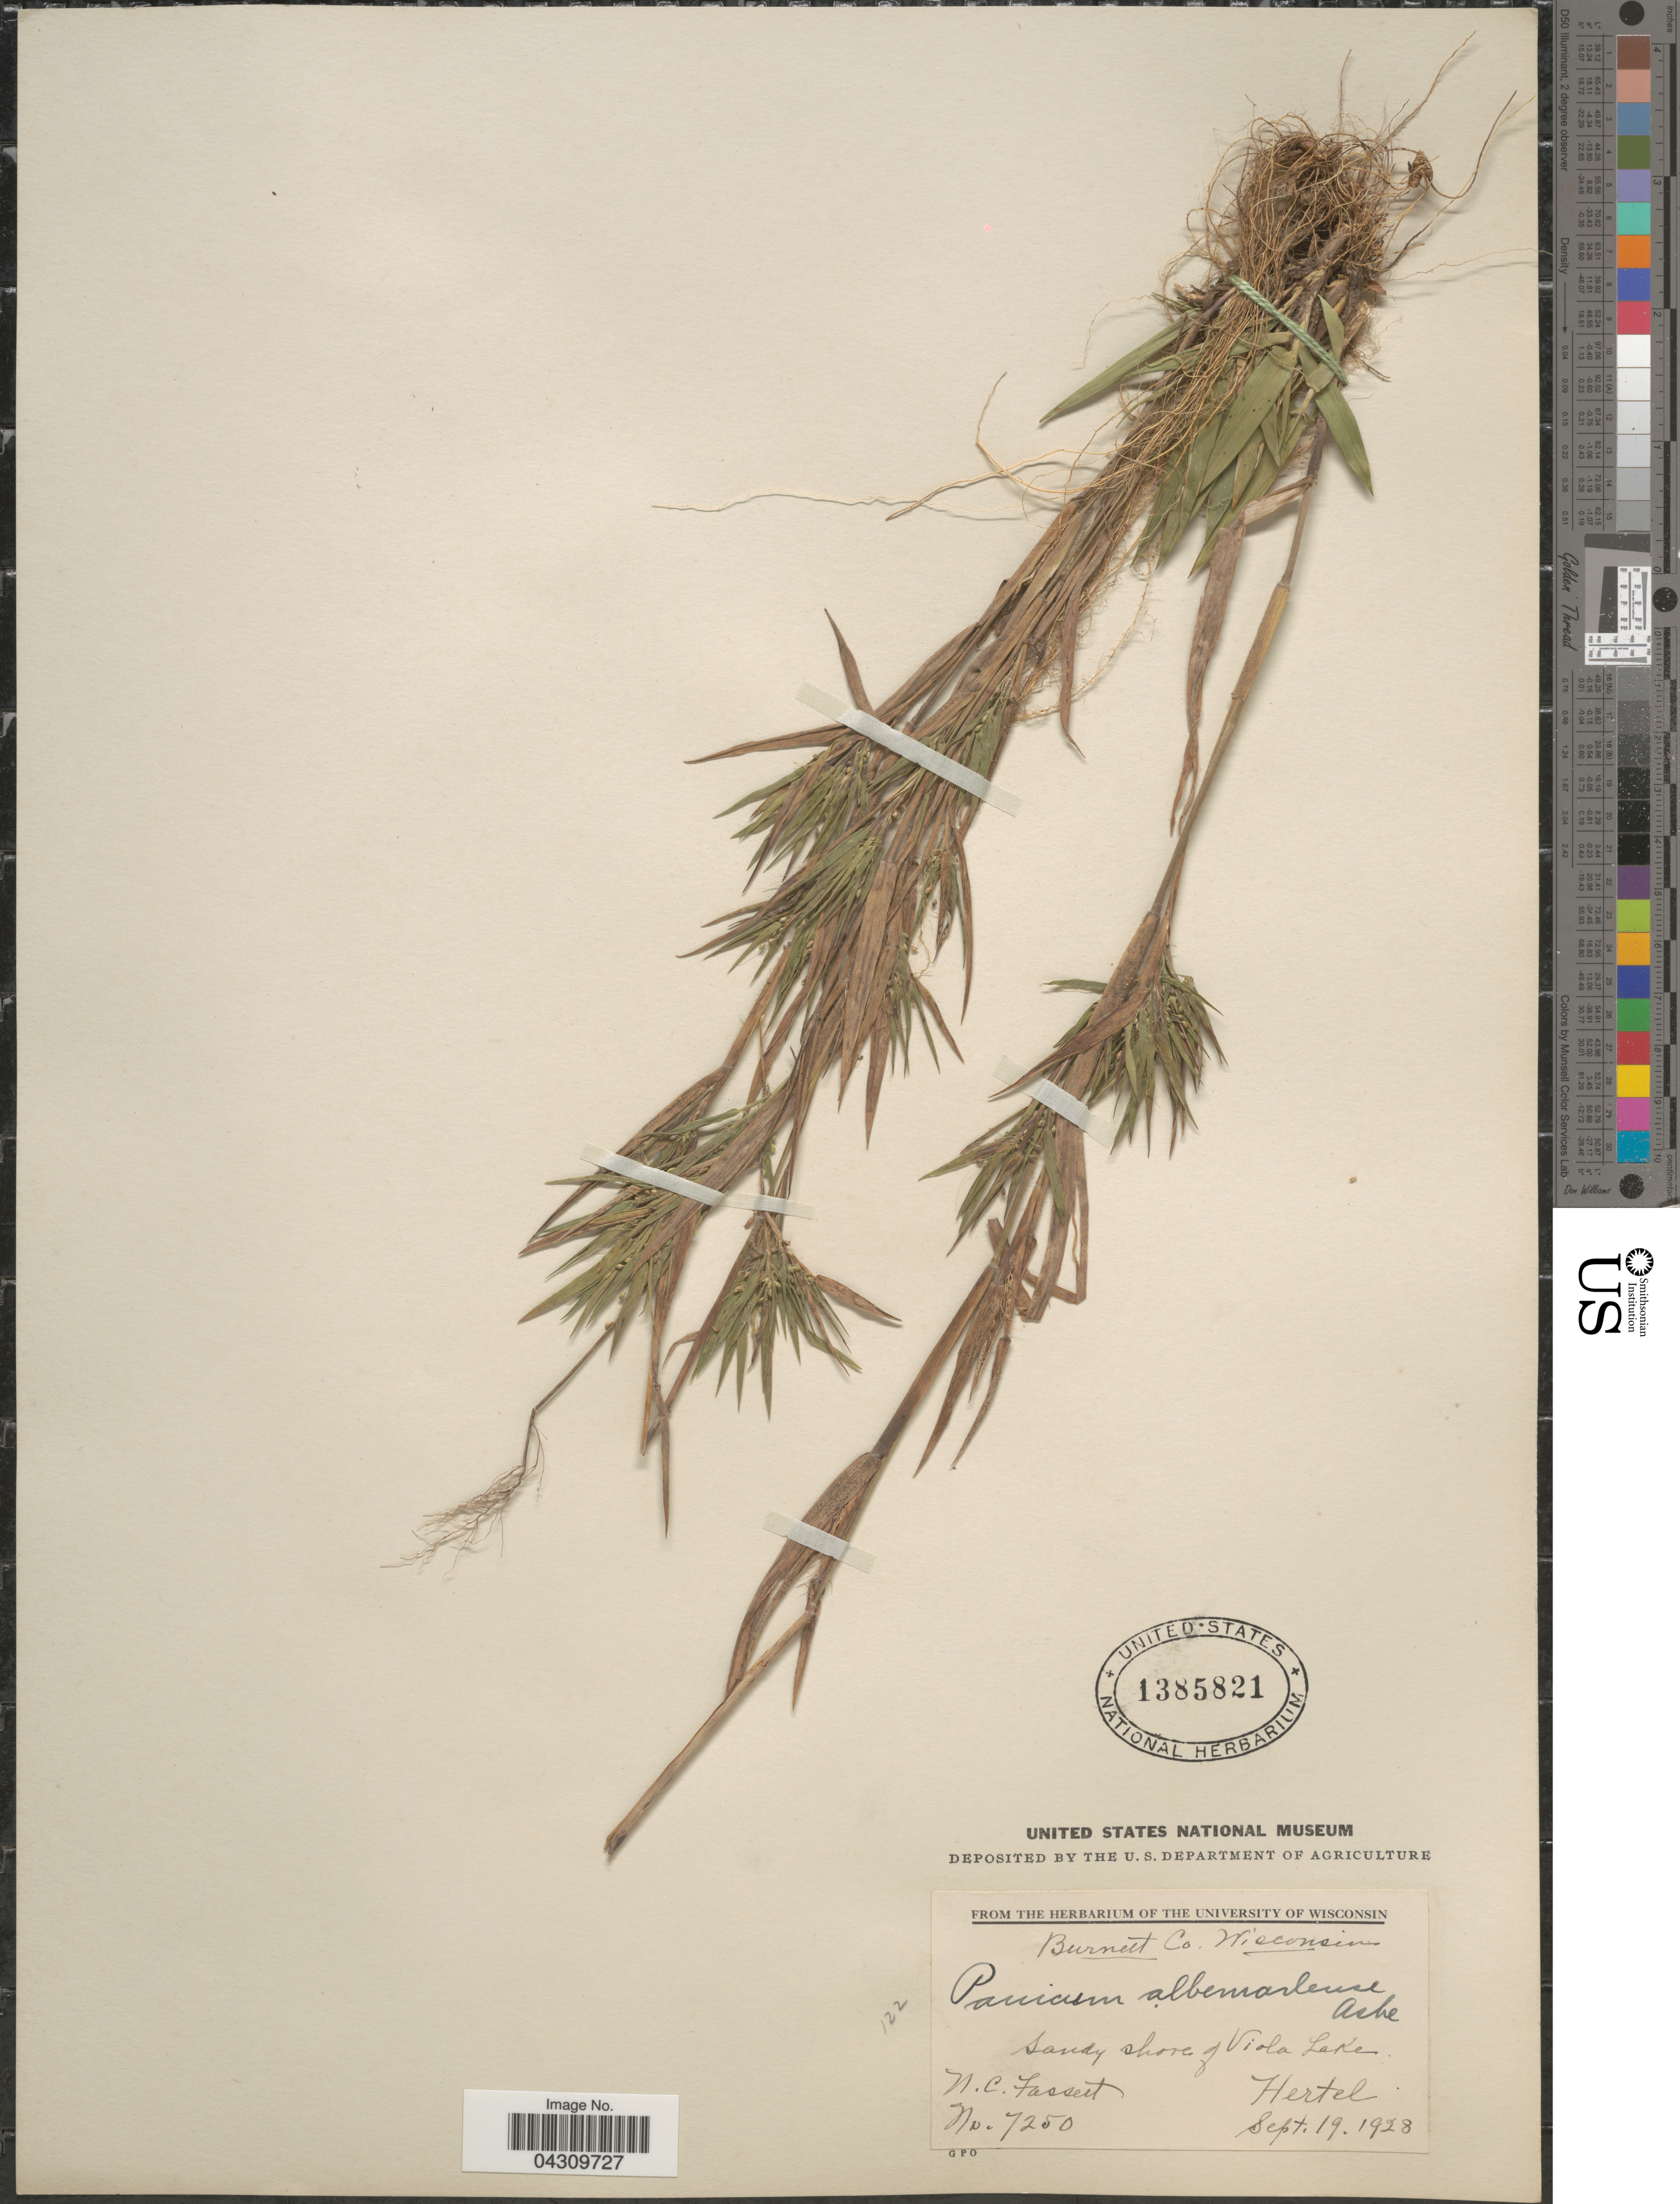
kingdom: Plantae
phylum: Tracheophyta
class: Liliopsida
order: Poales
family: Poaceae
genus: Dichanthelium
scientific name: Dichanthelium acuminatum var. acuminatum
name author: (Sw.) Gould & C.A. Clark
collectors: N. C. Fassett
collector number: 7250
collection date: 1928-09-19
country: United States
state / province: Wisconsin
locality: Burnett Co. Sandy Shore of Viola Lake. Hertel.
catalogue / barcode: US 1385821